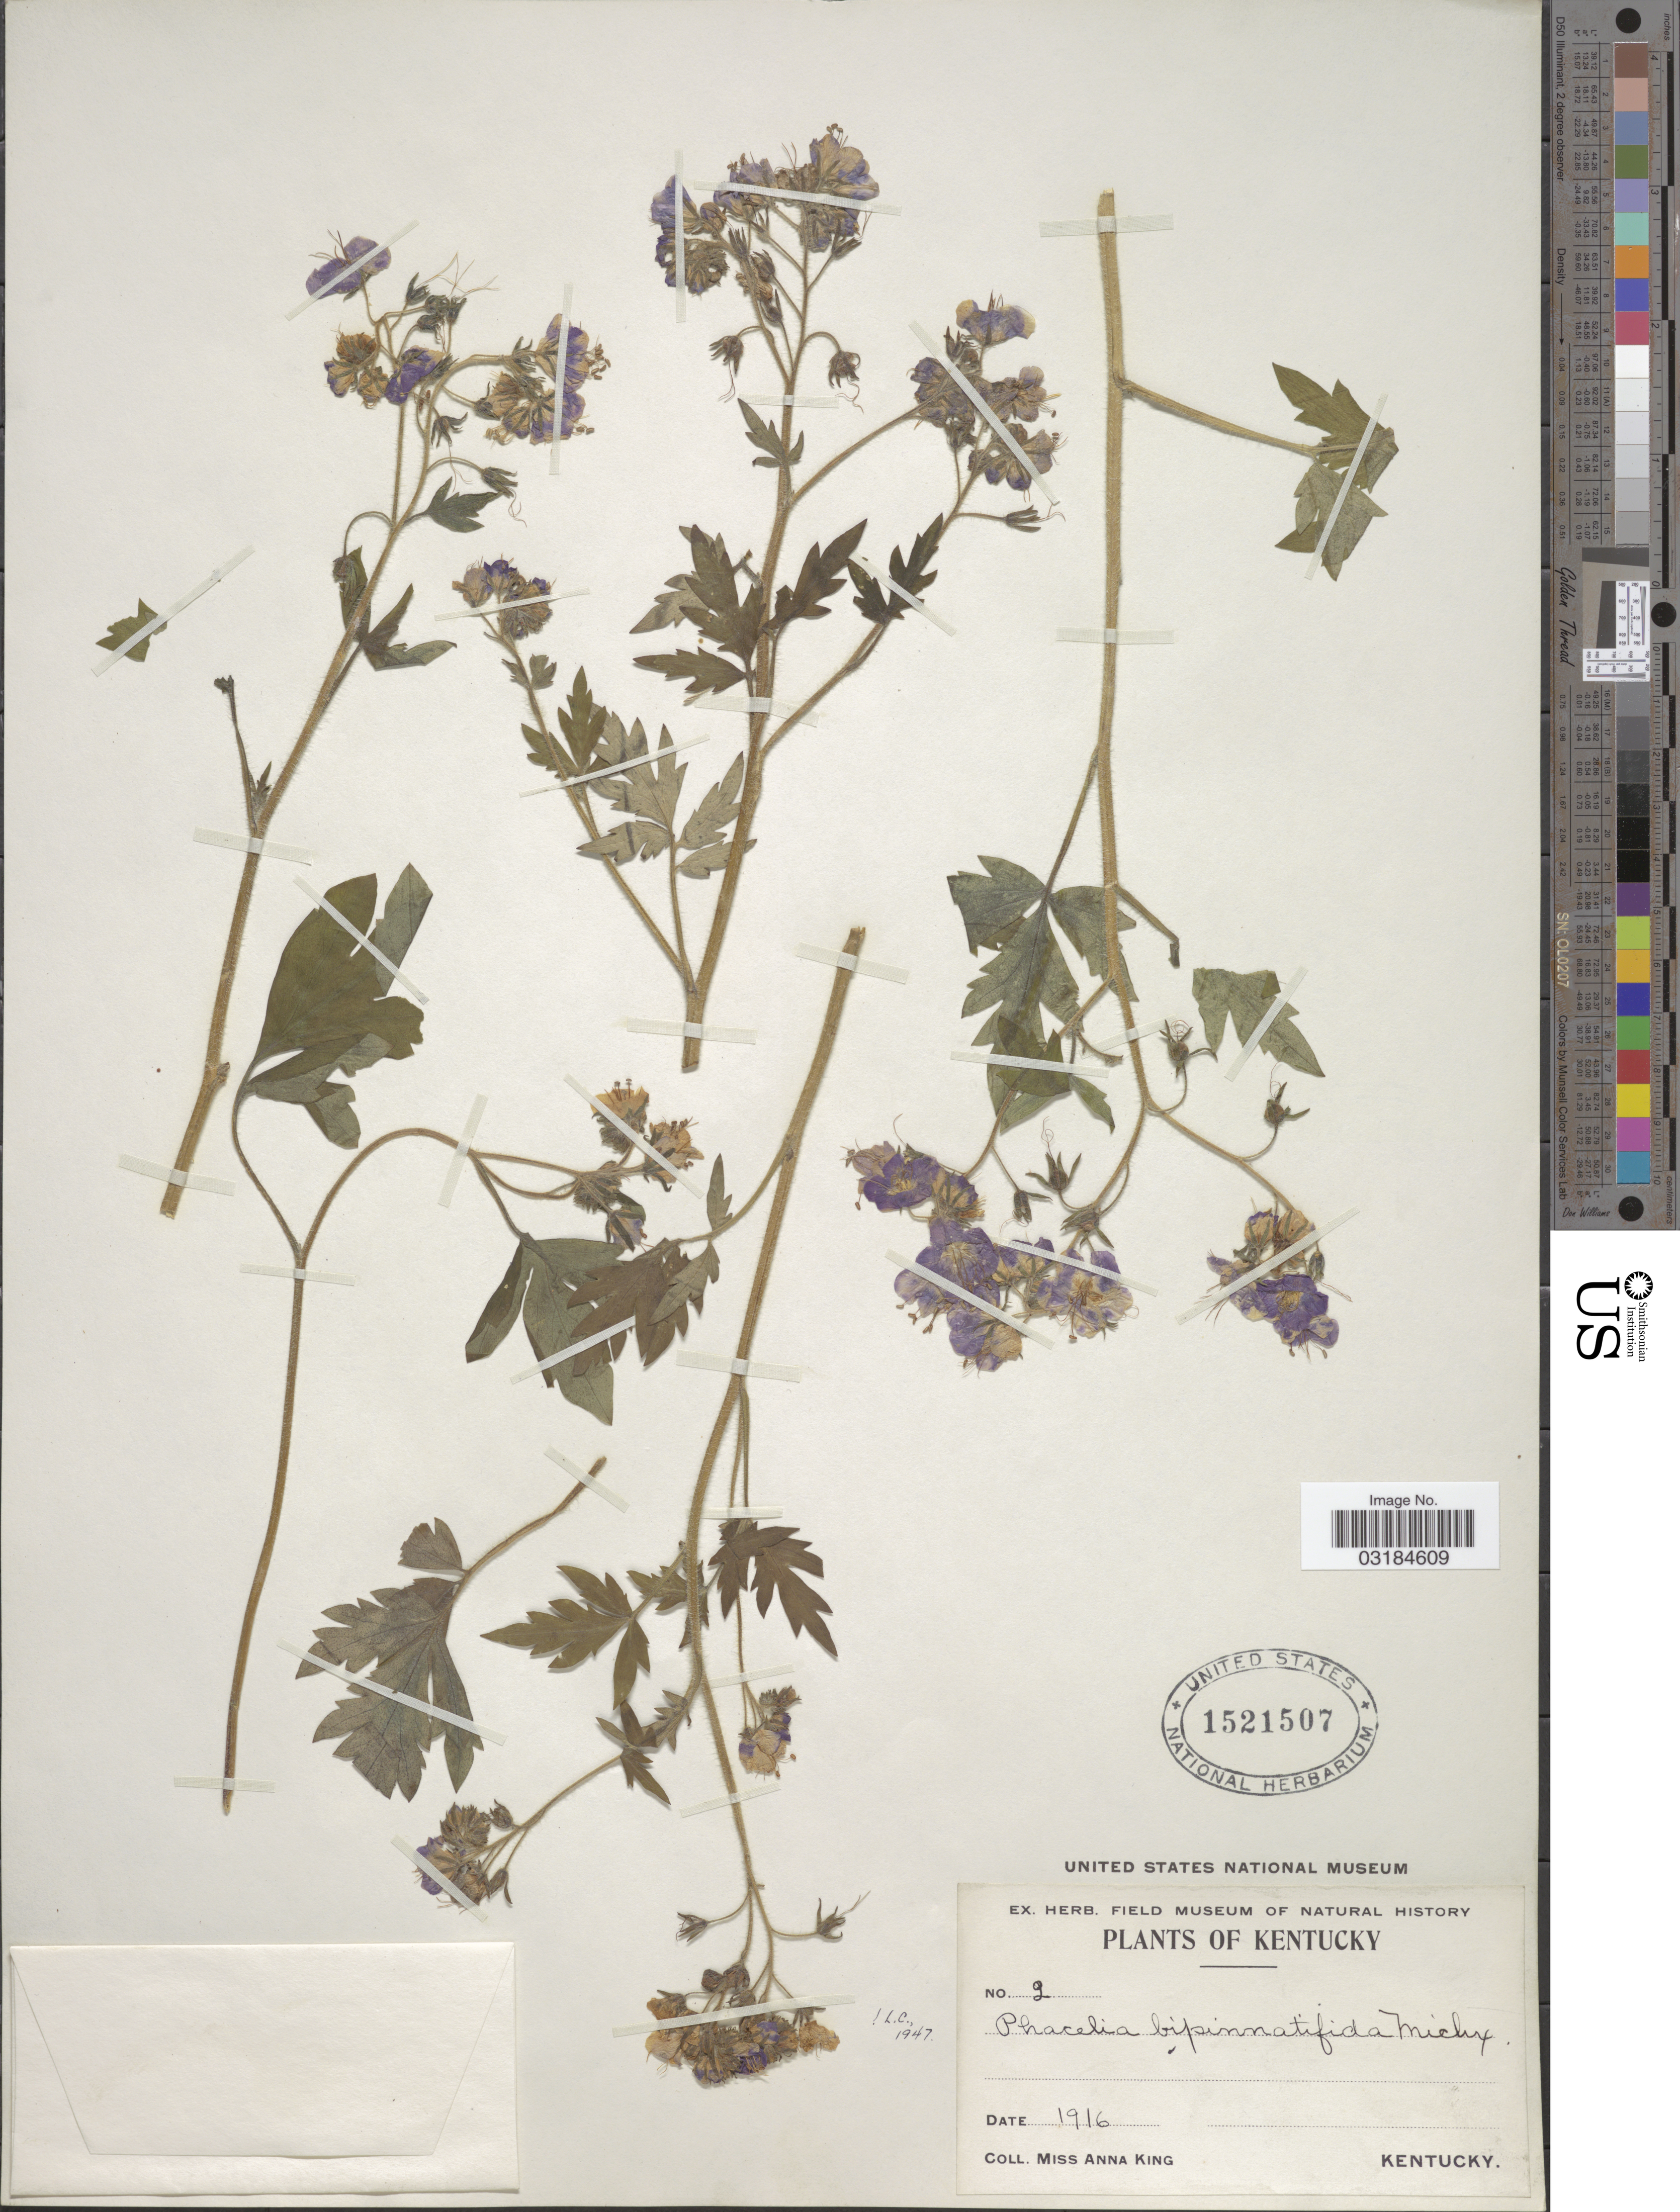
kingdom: Plantae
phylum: Tracheophyta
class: Magnoliopsida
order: Boraginales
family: Hydrophyllaceae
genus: Phacelia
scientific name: Phacelia bipinnatifida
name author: (Atwood) Michx.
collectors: A. King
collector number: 2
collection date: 1916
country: United States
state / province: Kentucky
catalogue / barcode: US 1521507